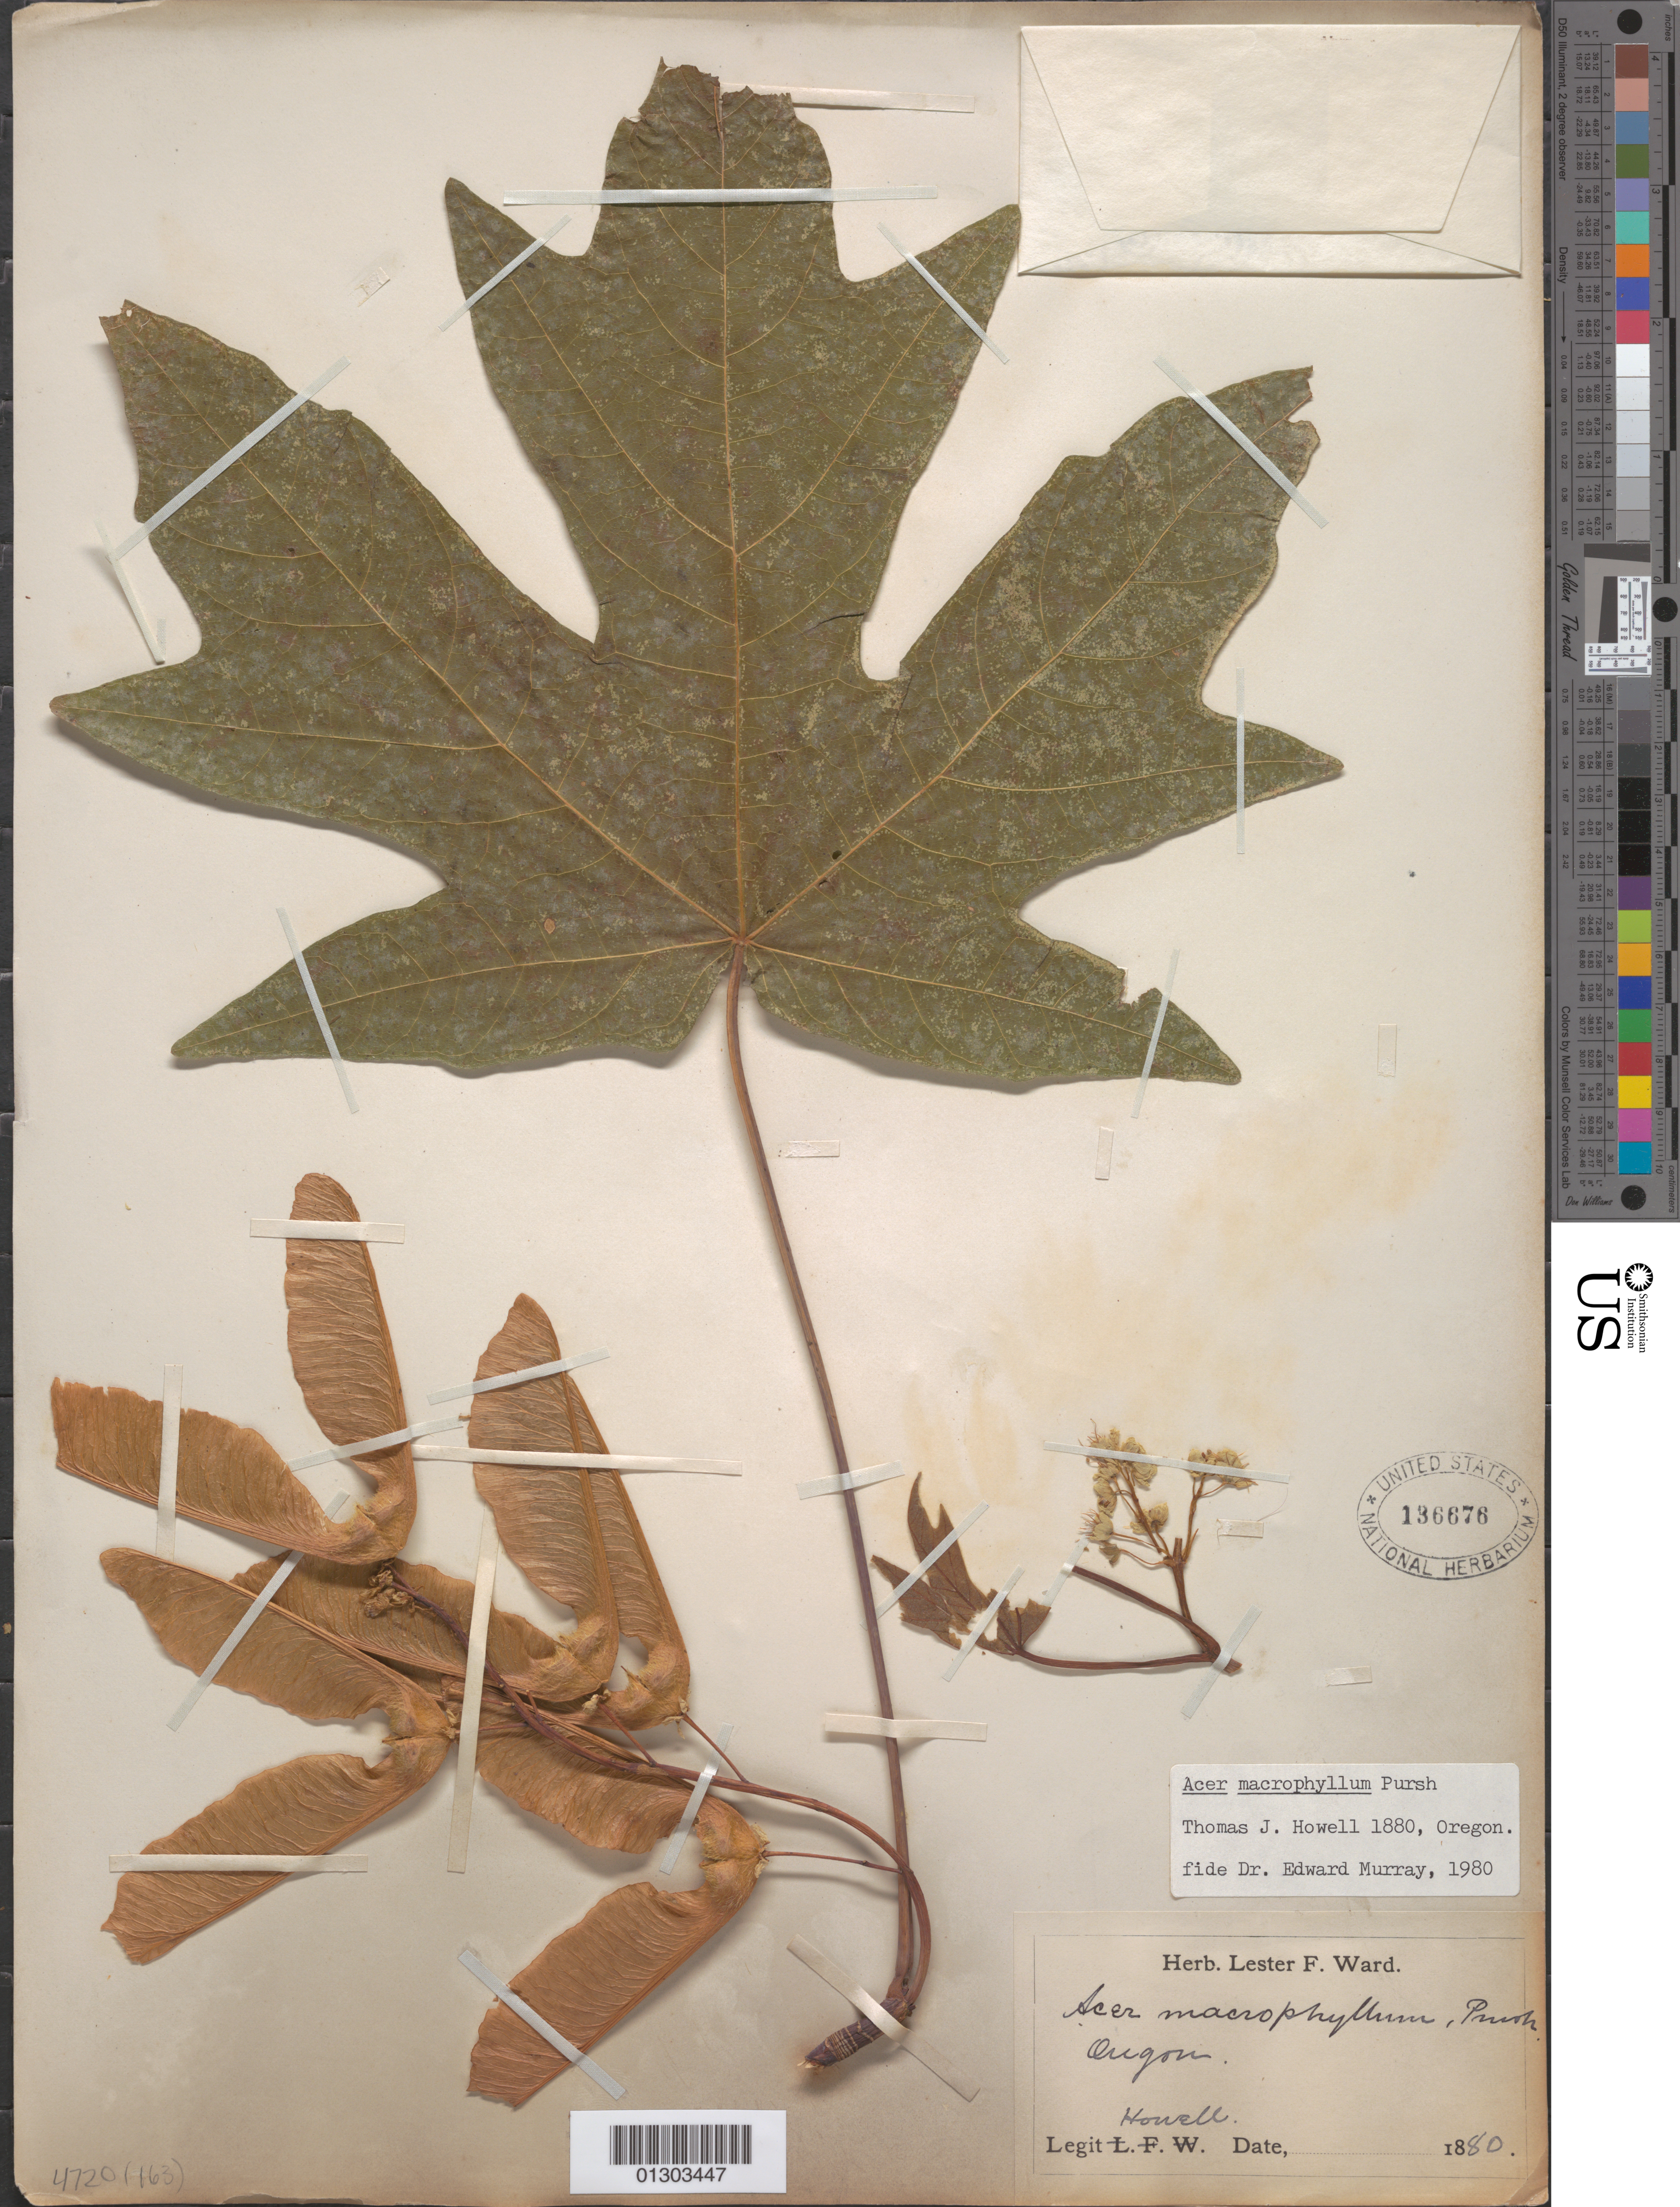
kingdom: Plantae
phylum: Tracheophyta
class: Magnoliopsida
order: Sapindales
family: Sapindaceae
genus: Acer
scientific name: Acer macrophyllum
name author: Pursh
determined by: Murray, Edward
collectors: T. J. Howell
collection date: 1880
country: United States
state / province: Oregon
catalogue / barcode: US 136676